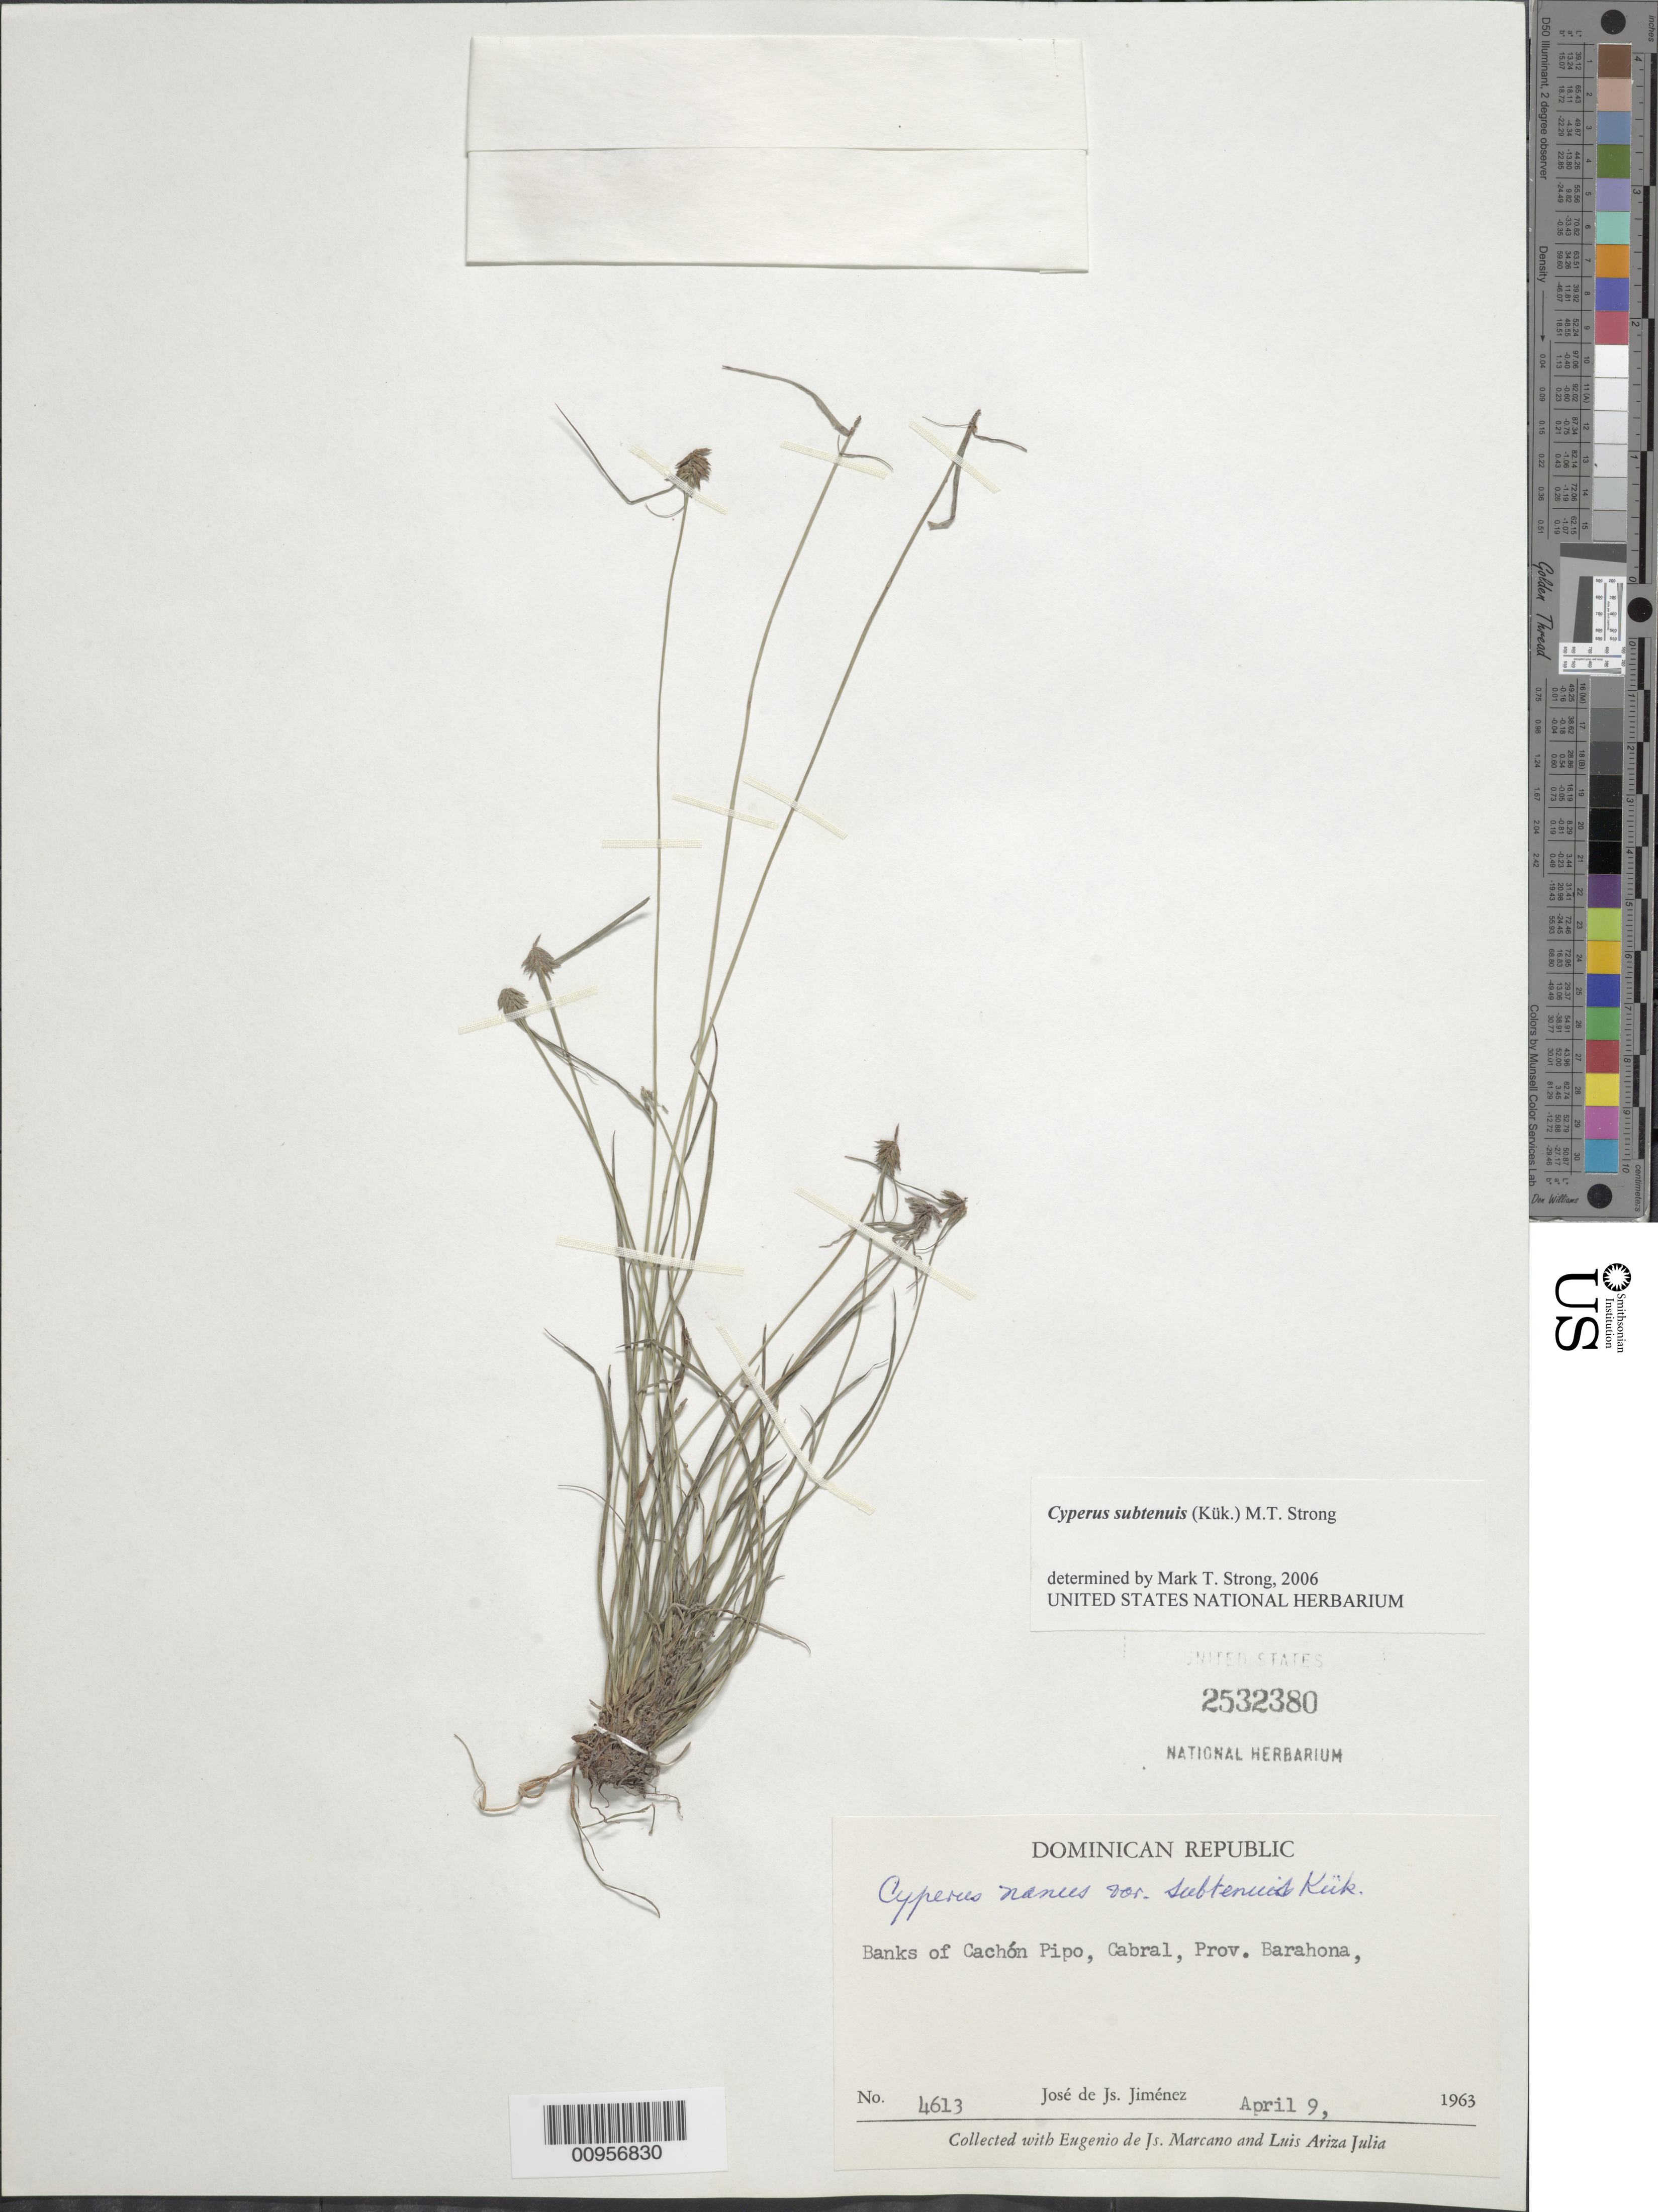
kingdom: Plantae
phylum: Tracheophyta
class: Liliopsida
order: Poales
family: Cyperaceae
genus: Cyperus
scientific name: Cyperus subtenuis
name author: (Kük.) M.T. Strong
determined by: Strong, M. T., (US), Smithsonian Institution - National Museum of Natural History (UNITED STATES)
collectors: J. J. Jiménez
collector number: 4613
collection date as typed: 09 Apr 1963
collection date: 1963-04-09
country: Dominican Republic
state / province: Barahona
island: Hispaniola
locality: Banks of Cachón Pipo, Cabral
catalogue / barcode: US 2532380